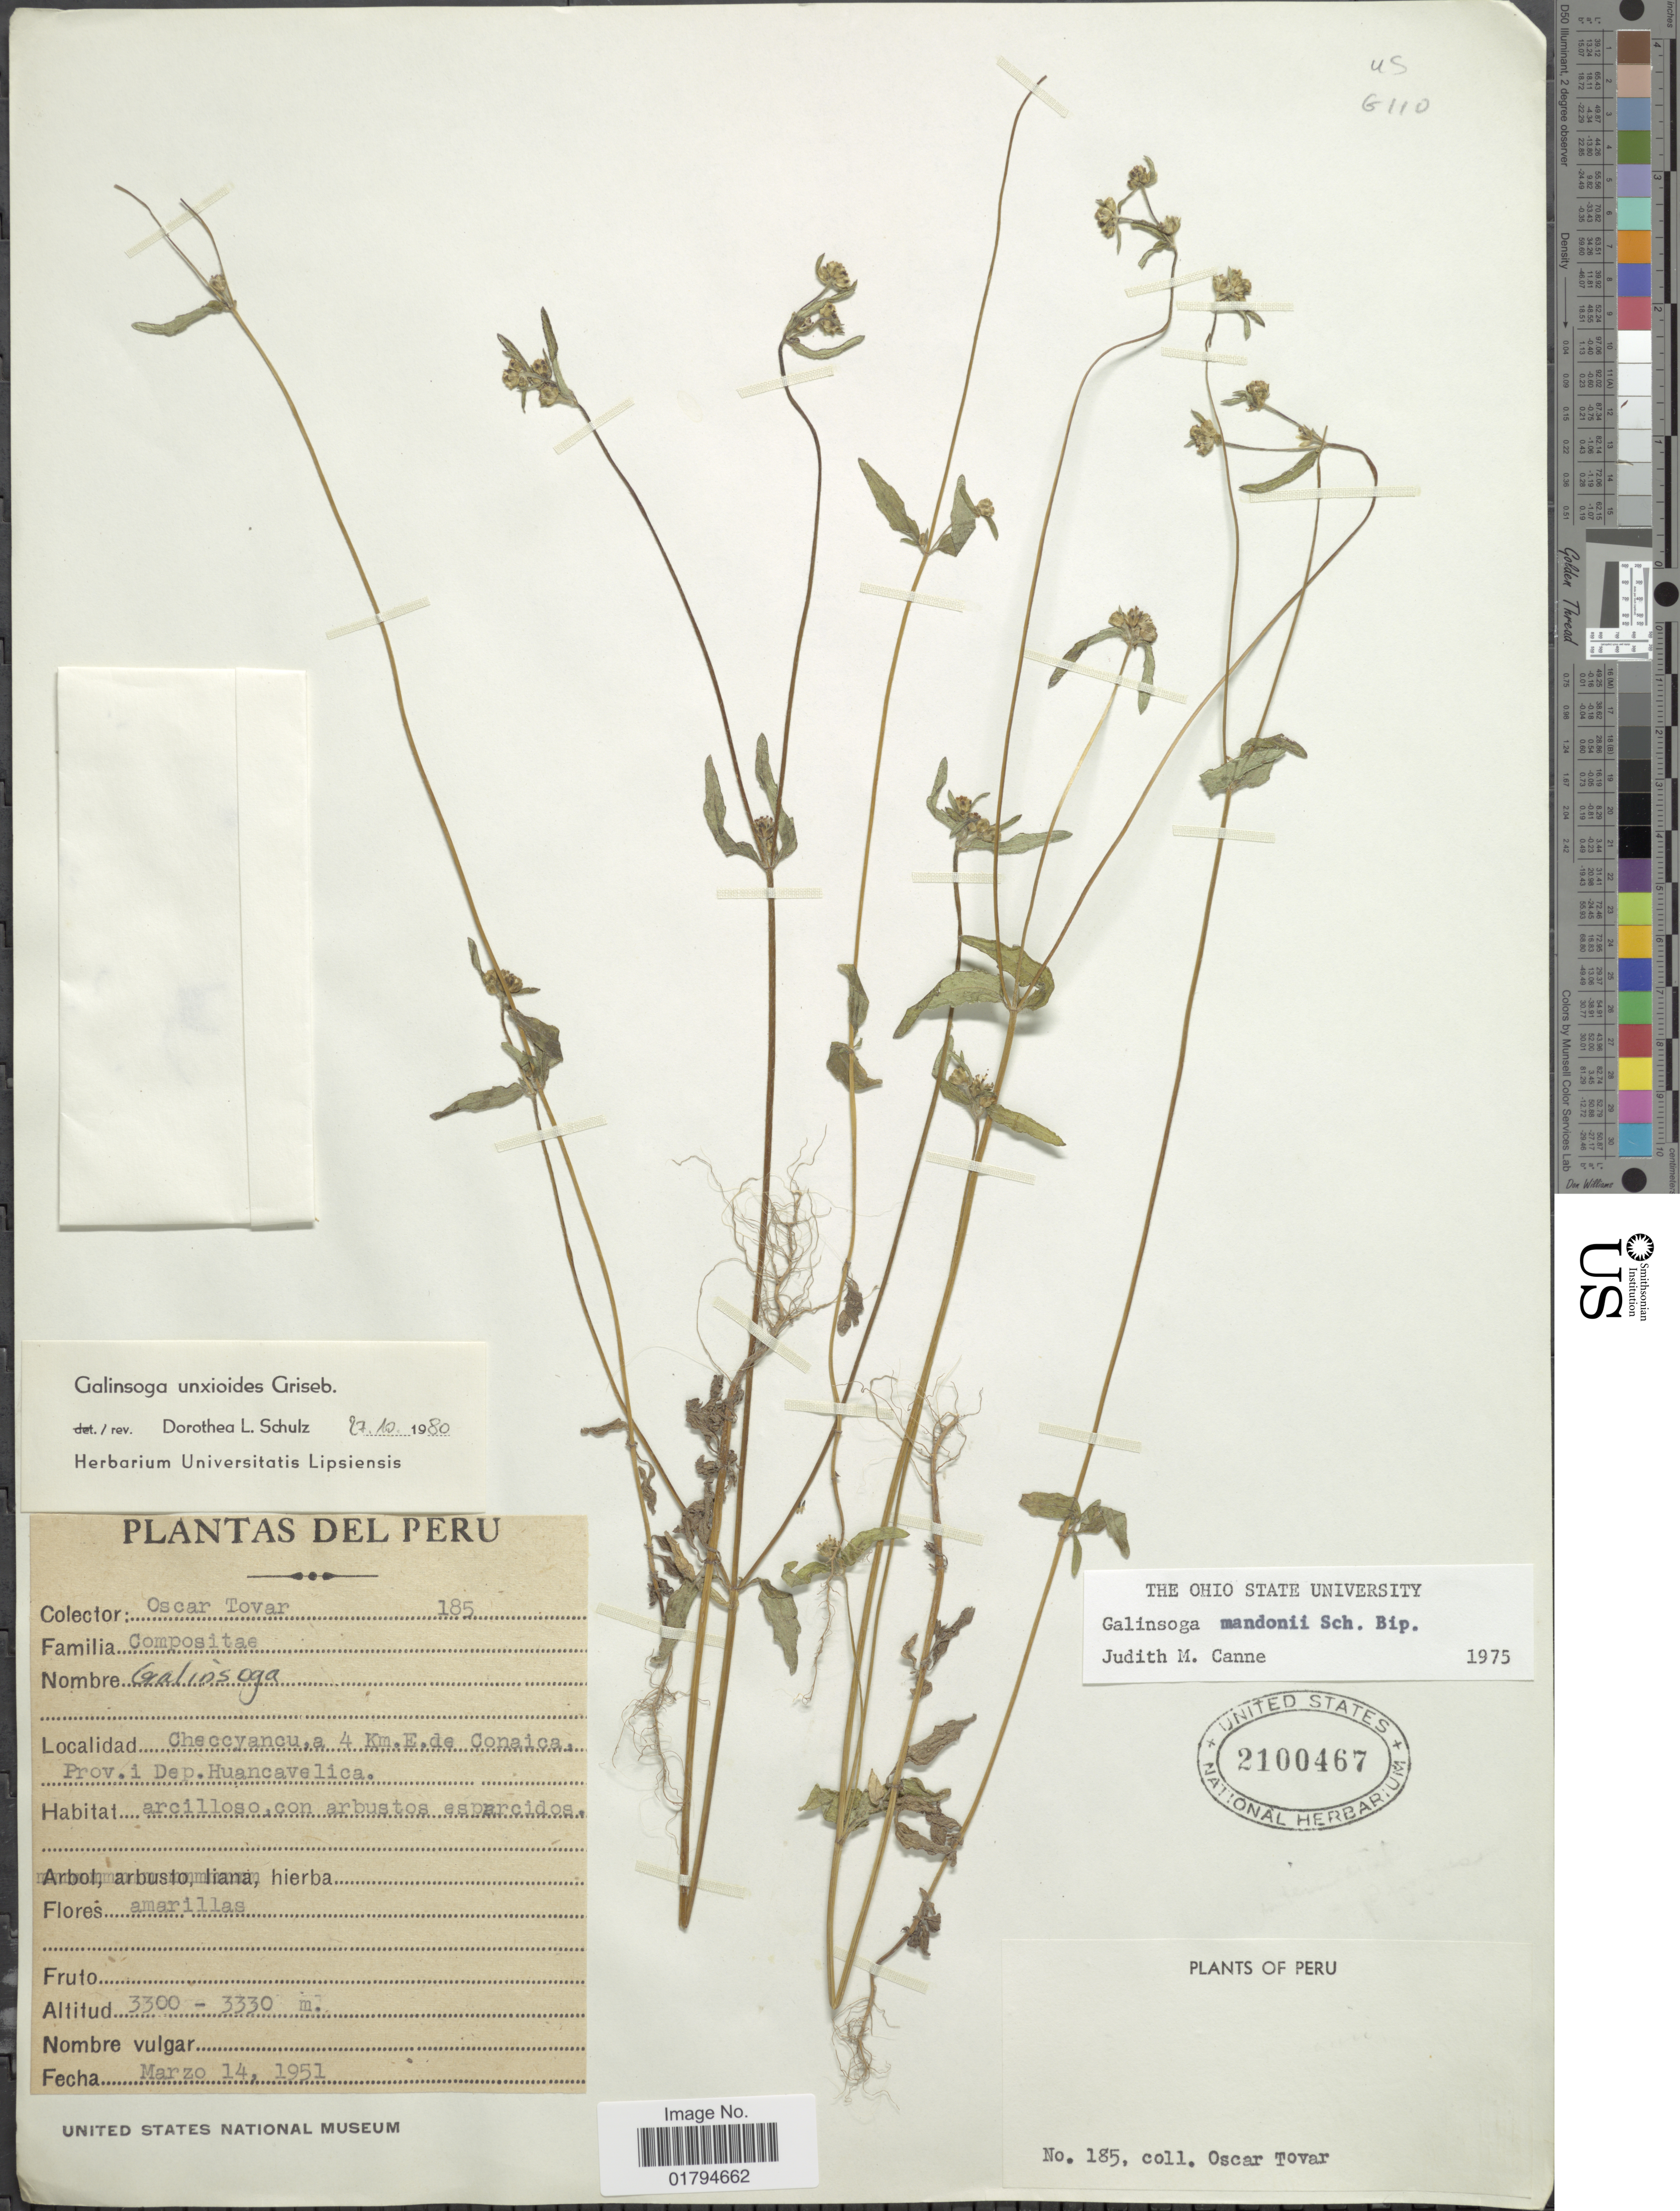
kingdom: Plantae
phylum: Tracheophyta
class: Magnoliopsida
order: Asterales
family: Asteraceae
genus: Galinsoga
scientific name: Galinsoga unxioides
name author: Griseb.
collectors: Ó. Tovar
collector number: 185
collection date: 1951-03-14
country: Peru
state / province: Huancavelica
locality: Checcyancu a 4 km E de Conaica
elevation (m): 3300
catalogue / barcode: US 2100467